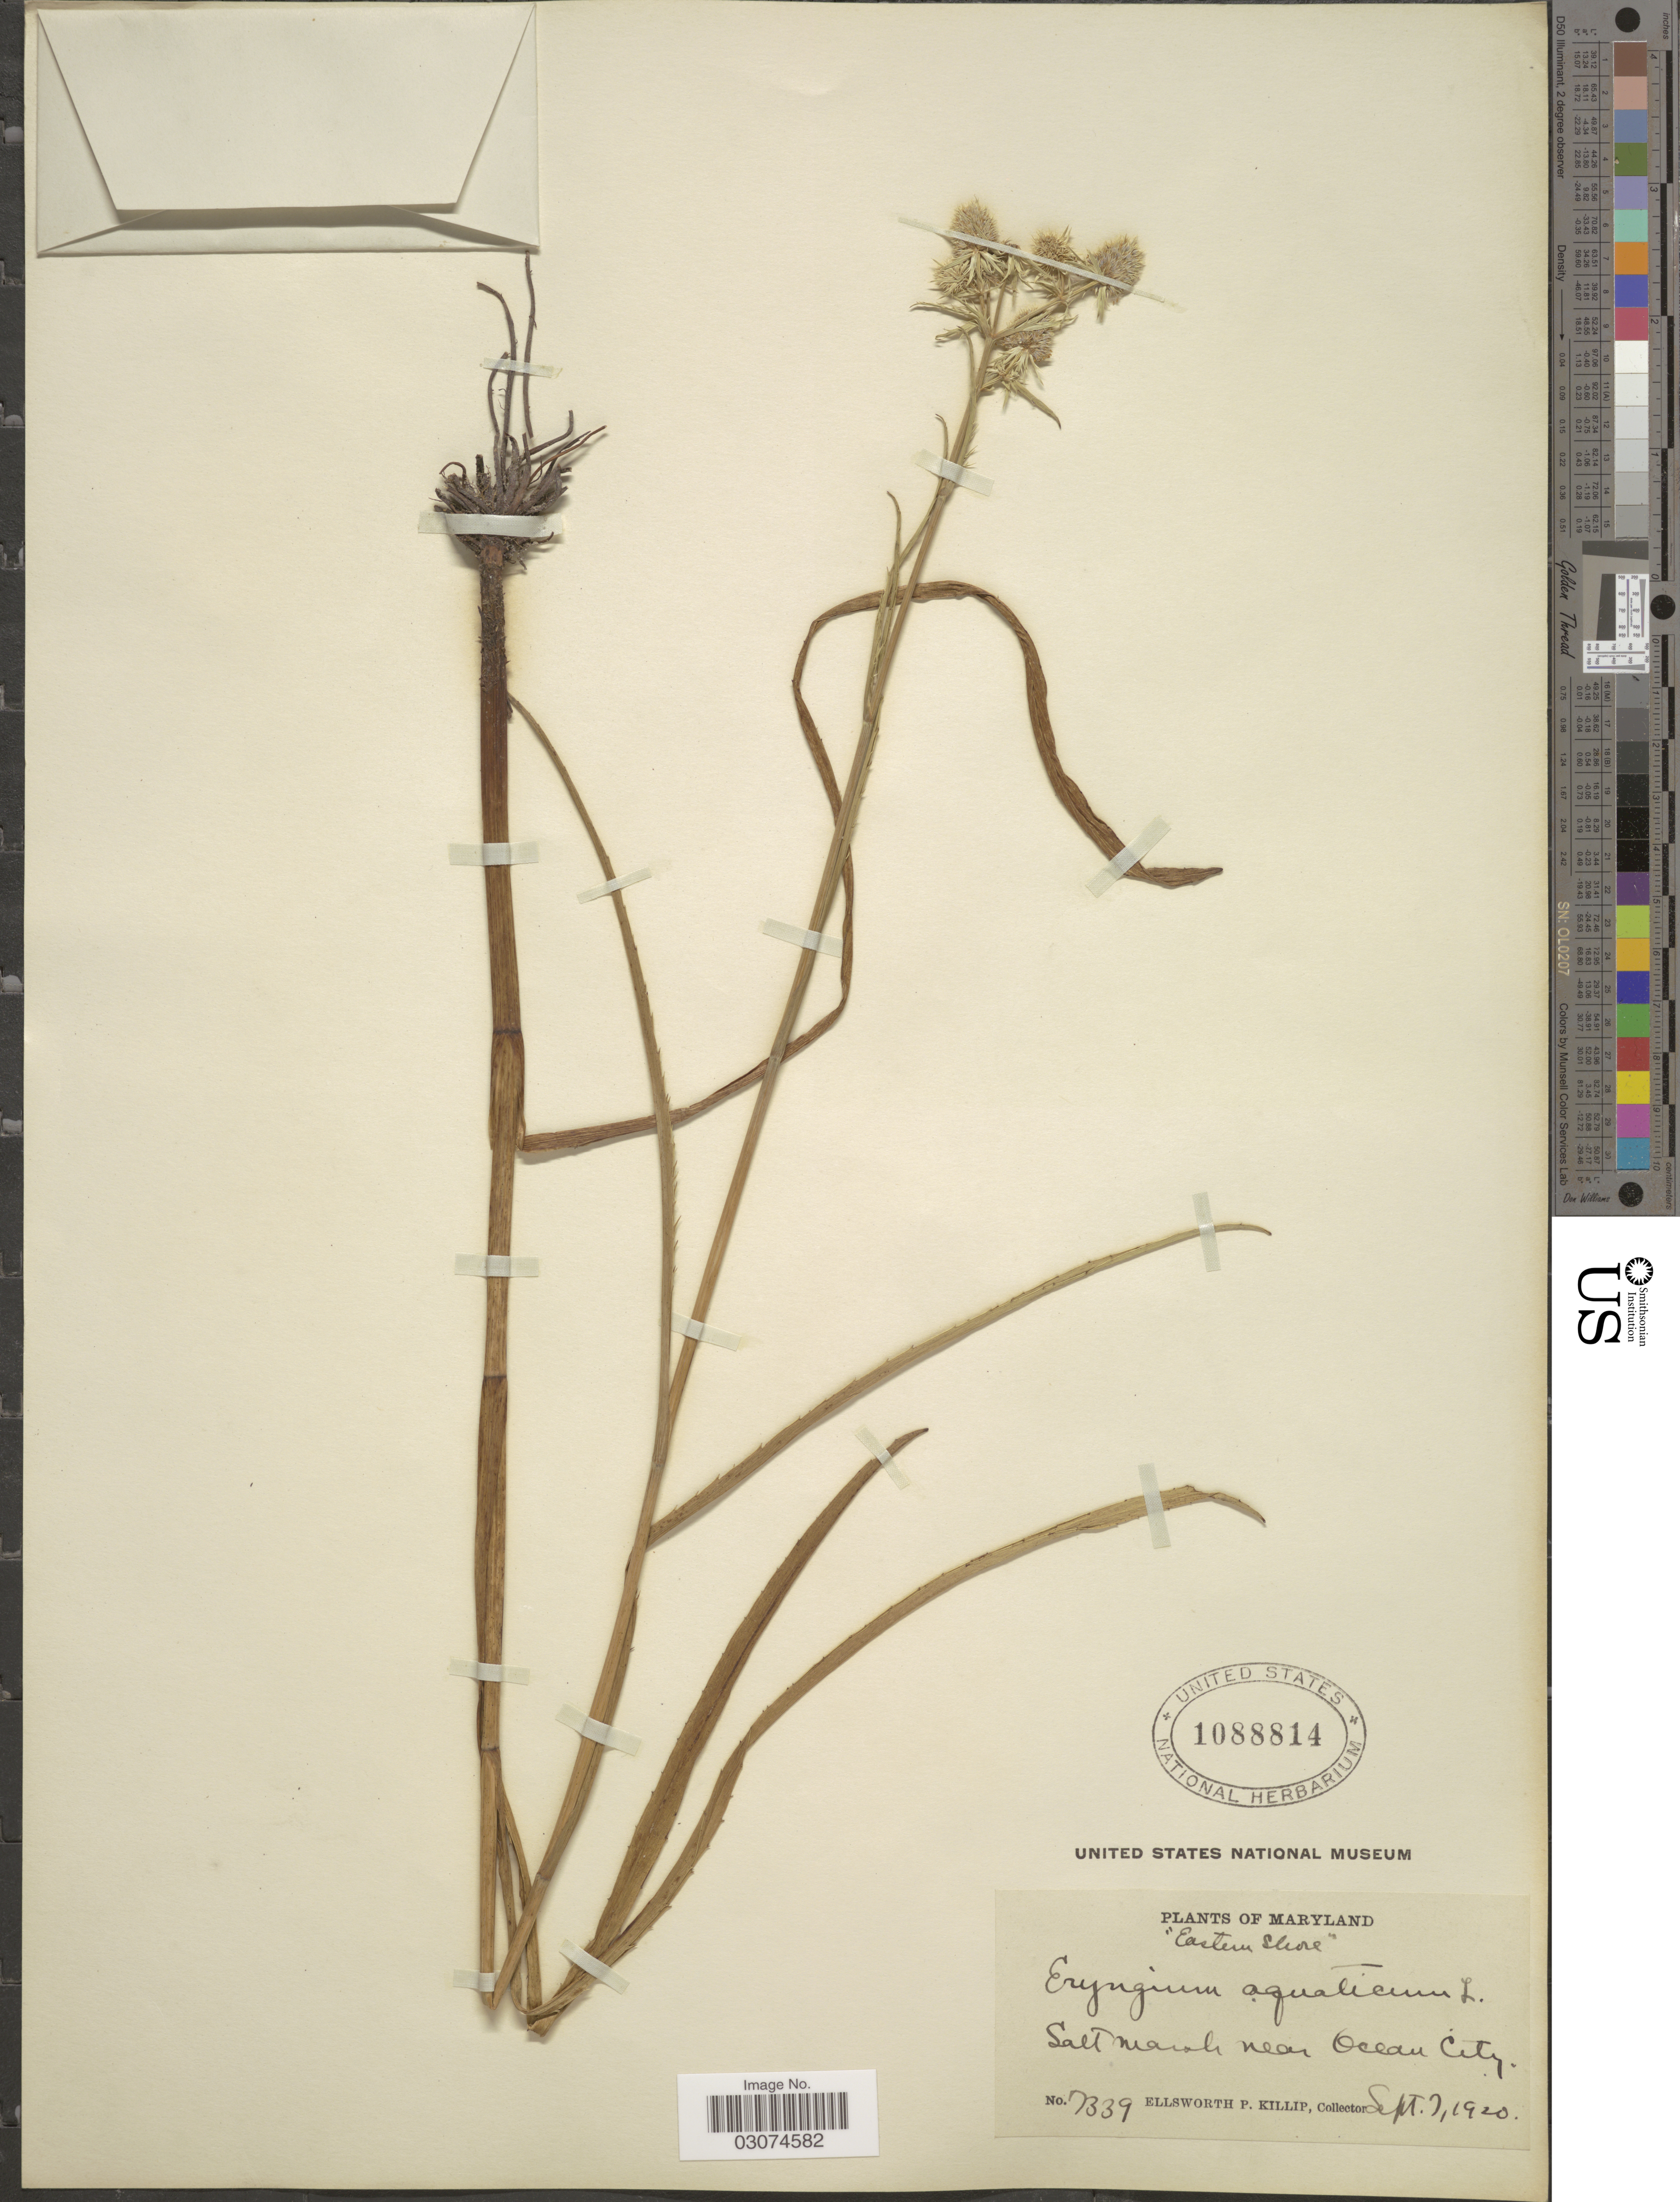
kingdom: Plantae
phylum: Tracheophyta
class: Magnoliopsida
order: Apiales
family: Apiaceae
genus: Eryngium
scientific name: Eryngium aquaticum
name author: L.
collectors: E. P. Killip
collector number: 7339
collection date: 1920-09-07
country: United States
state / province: Maryland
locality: Eastern Shore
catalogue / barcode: US 1088814